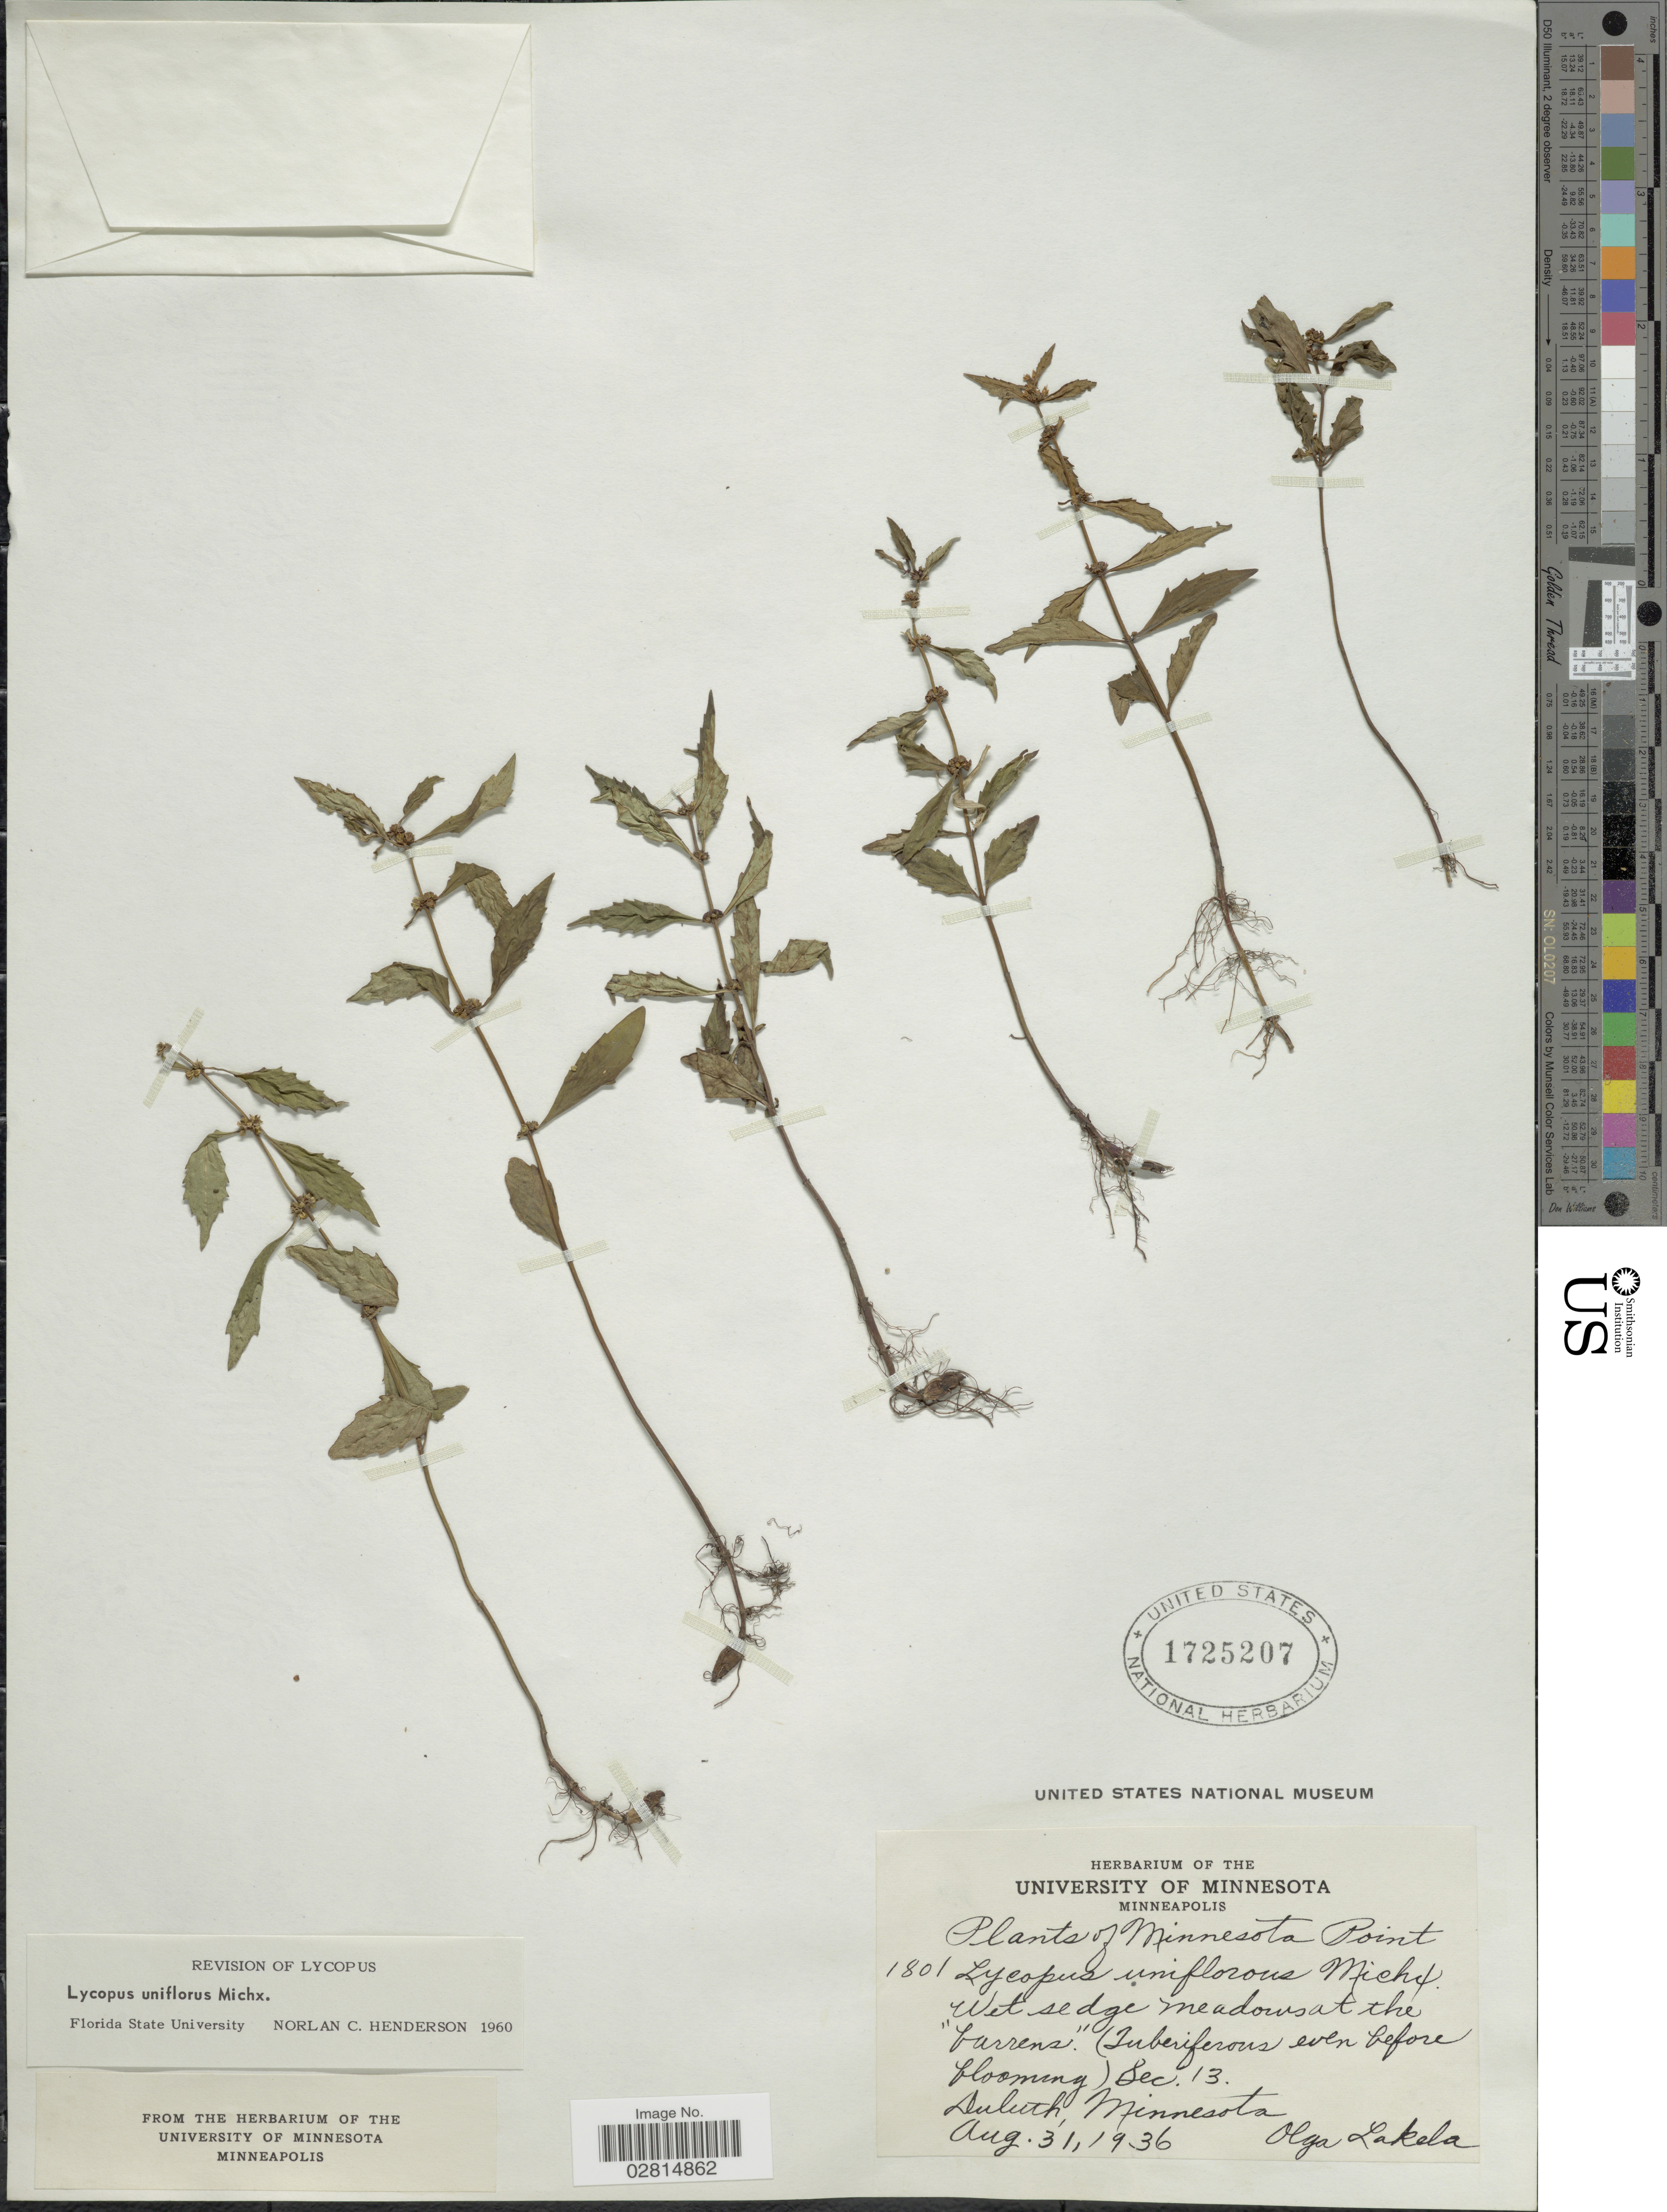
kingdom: Plantae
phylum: Tracheophyta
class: Magnoliopsida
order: Lamiales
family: Lamiaceae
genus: Lycopus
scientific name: Lycopus uniflorus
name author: Michx.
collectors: O. K. Lakela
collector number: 1801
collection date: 1936-08-31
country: United States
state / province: Minnesota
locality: Minnesota Point, Sec. 13, Duluth.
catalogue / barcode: US 1725207